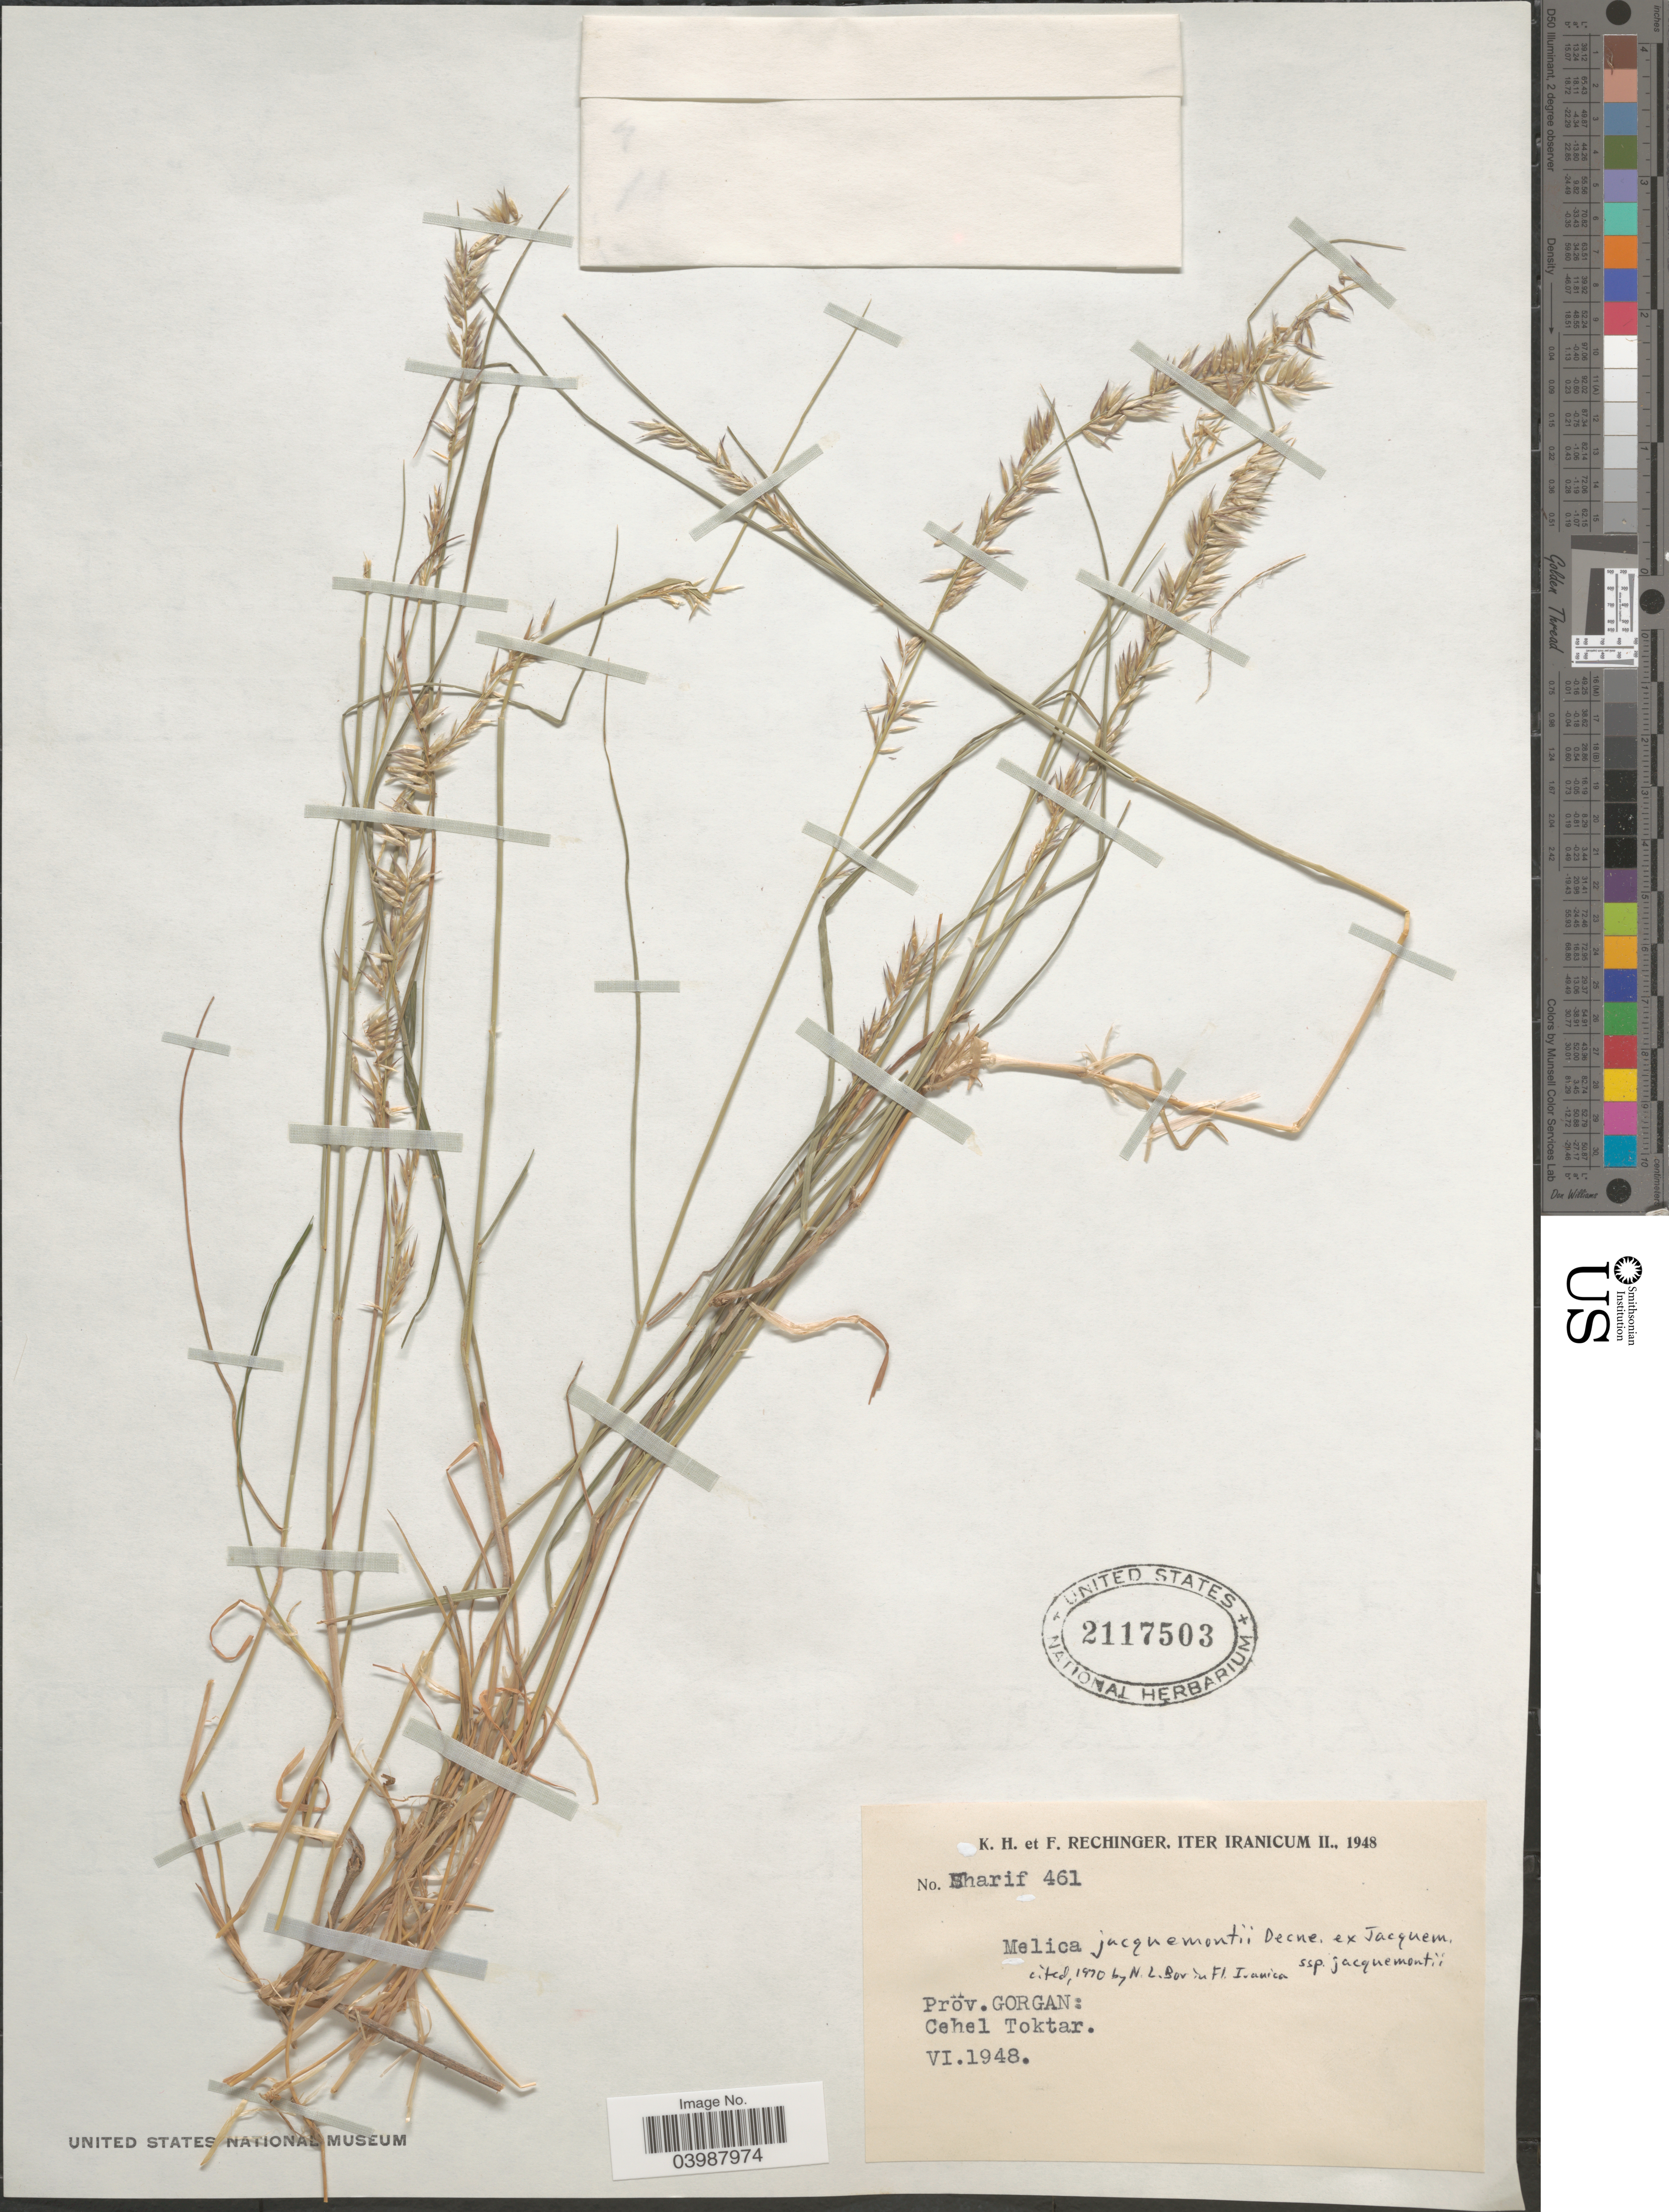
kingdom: Plantae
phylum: Tracheophyta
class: Liliopsida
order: Poales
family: Poaceae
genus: Melica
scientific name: Melica jacquemontii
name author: Decne.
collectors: K. H. Rechinger & F. Rechinger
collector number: Sharif461*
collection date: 1948-06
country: Iran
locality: Pröv. Gorgan: Cehel Toktar.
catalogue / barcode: US 2117503